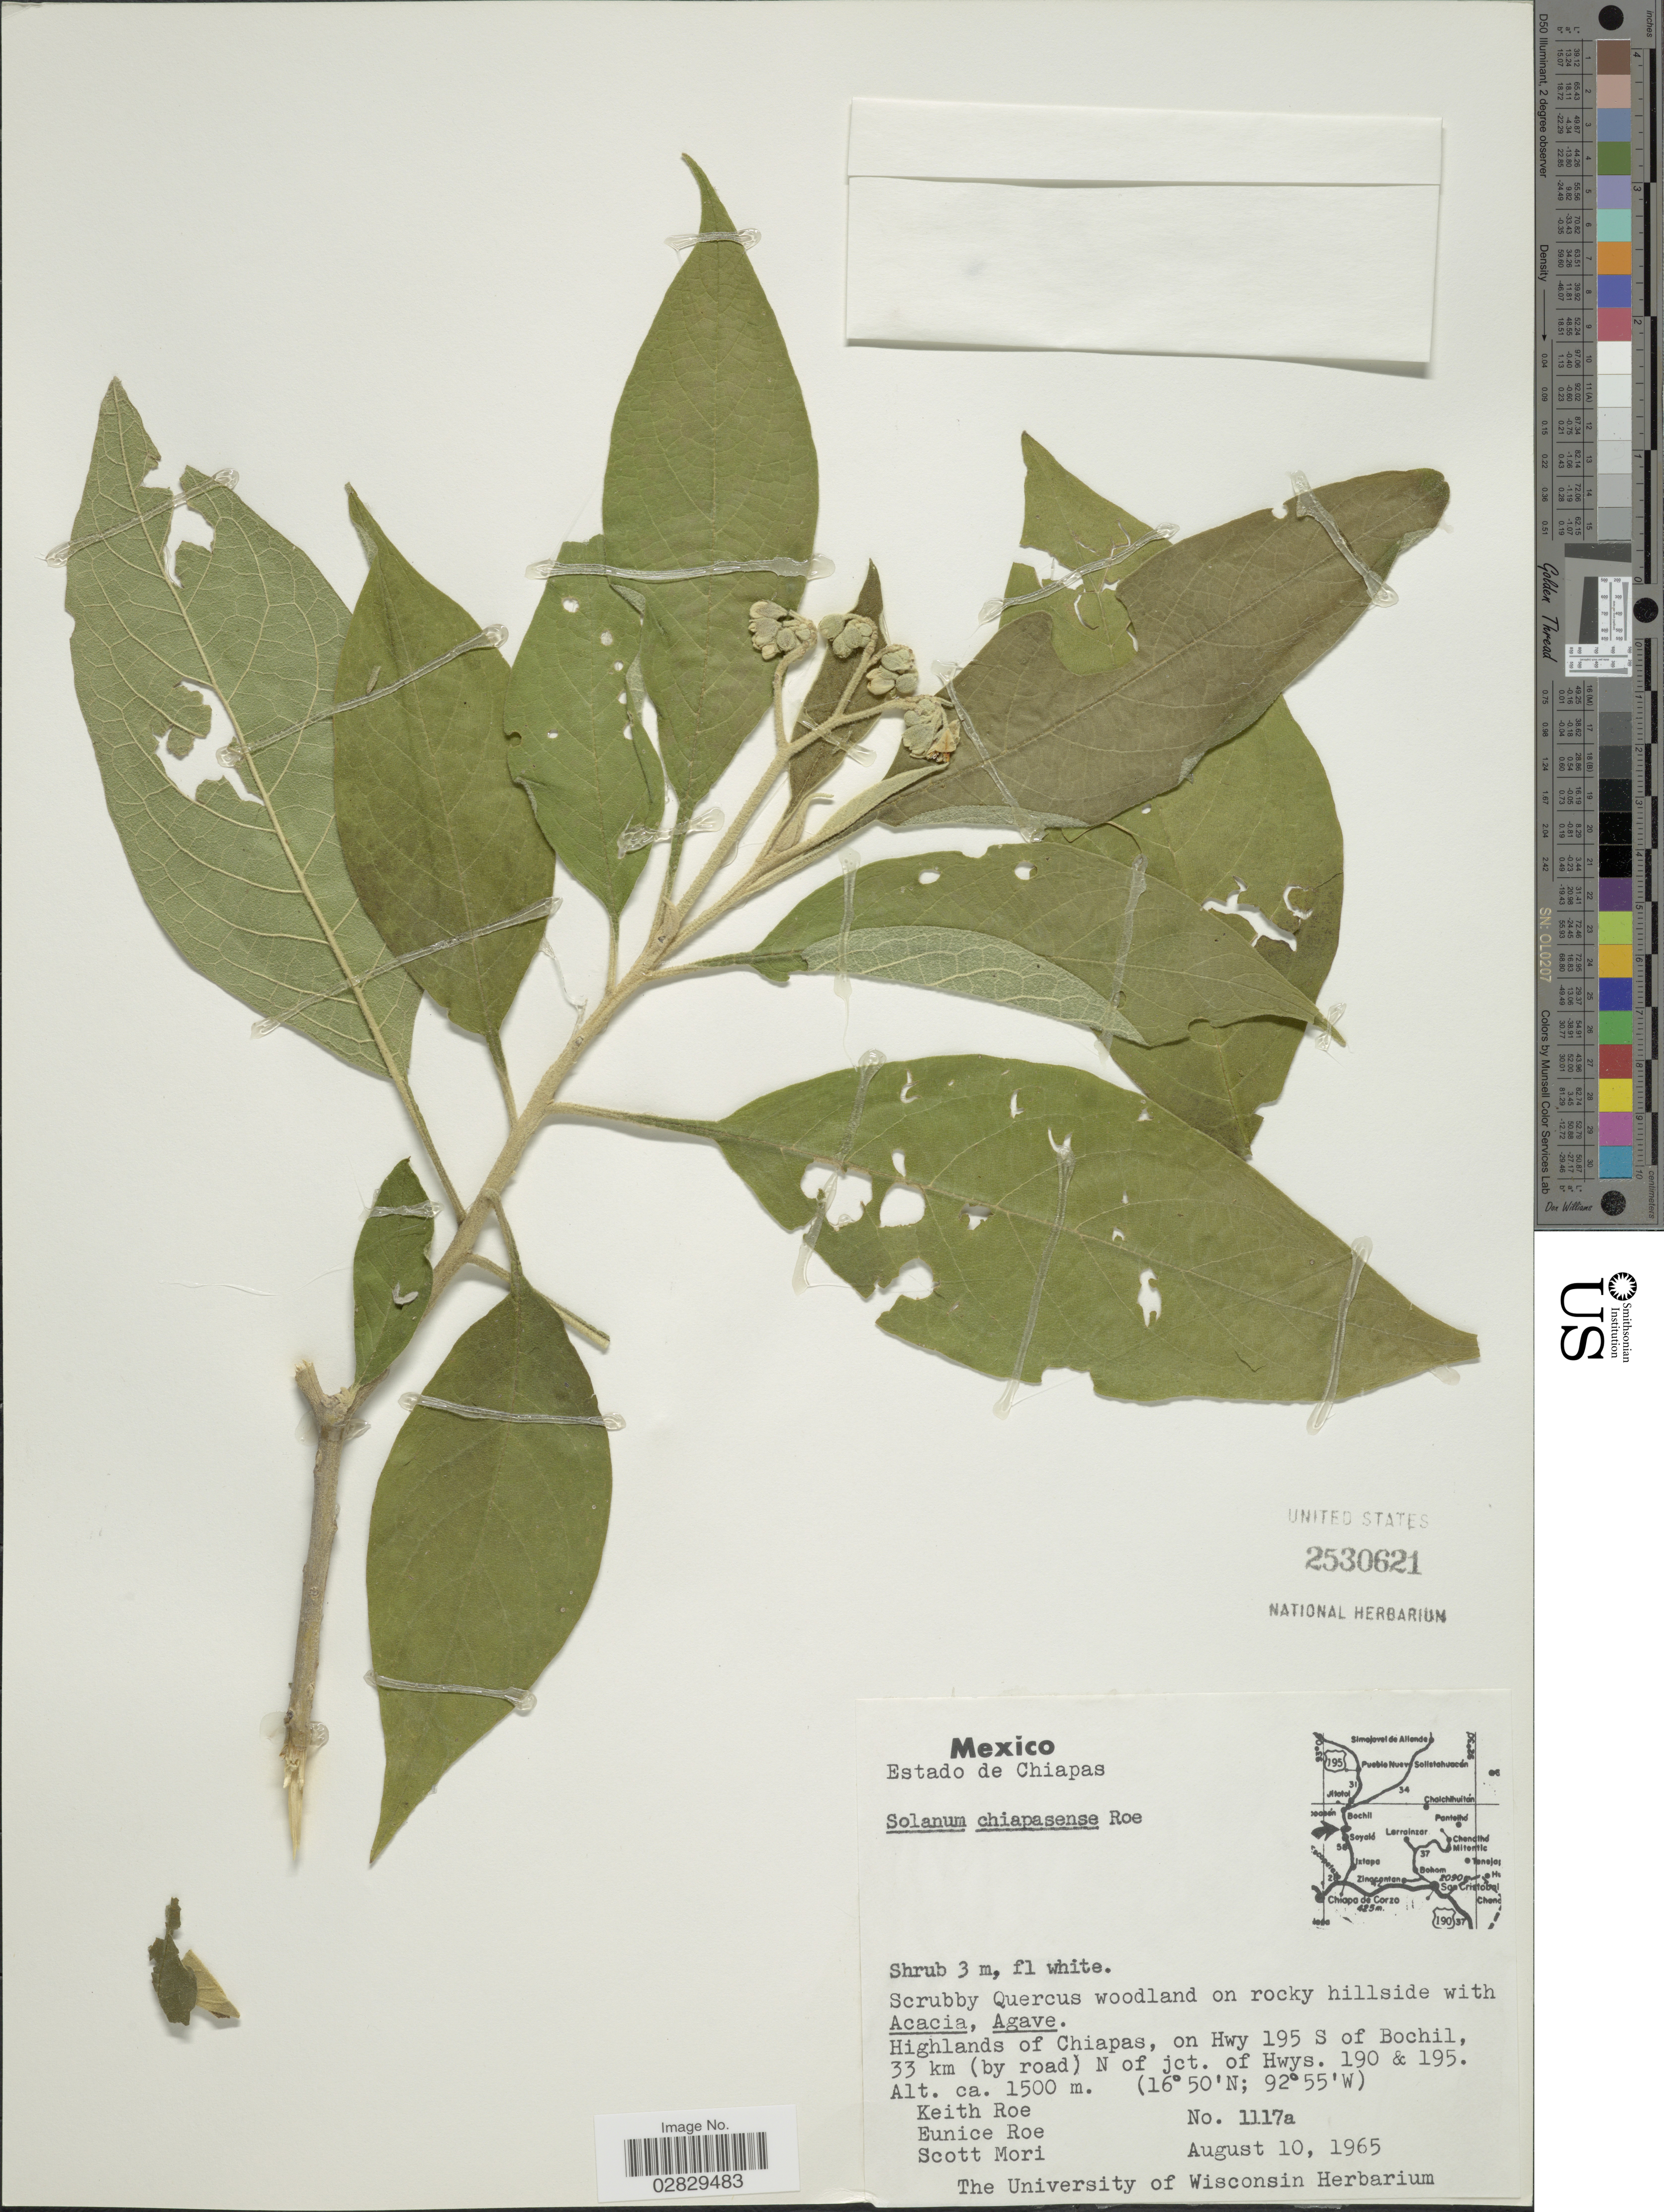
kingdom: Plantae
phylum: Tracheophyta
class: Magnoliopsida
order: Solanales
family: Solanaceae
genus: Solanum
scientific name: Solanum chiapasense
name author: K.E. Roe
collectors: K. Roe, E. Roe & S. Mori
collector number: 1117a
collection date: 1965-08-10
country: Mexico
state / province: Chiapas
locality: Highlands of Chiapas, on Hwy 195 S of Bochil, 33 km (by road) N of jct. of Hwys. 190 & 195.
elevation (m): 1500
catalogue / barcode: US 2530621